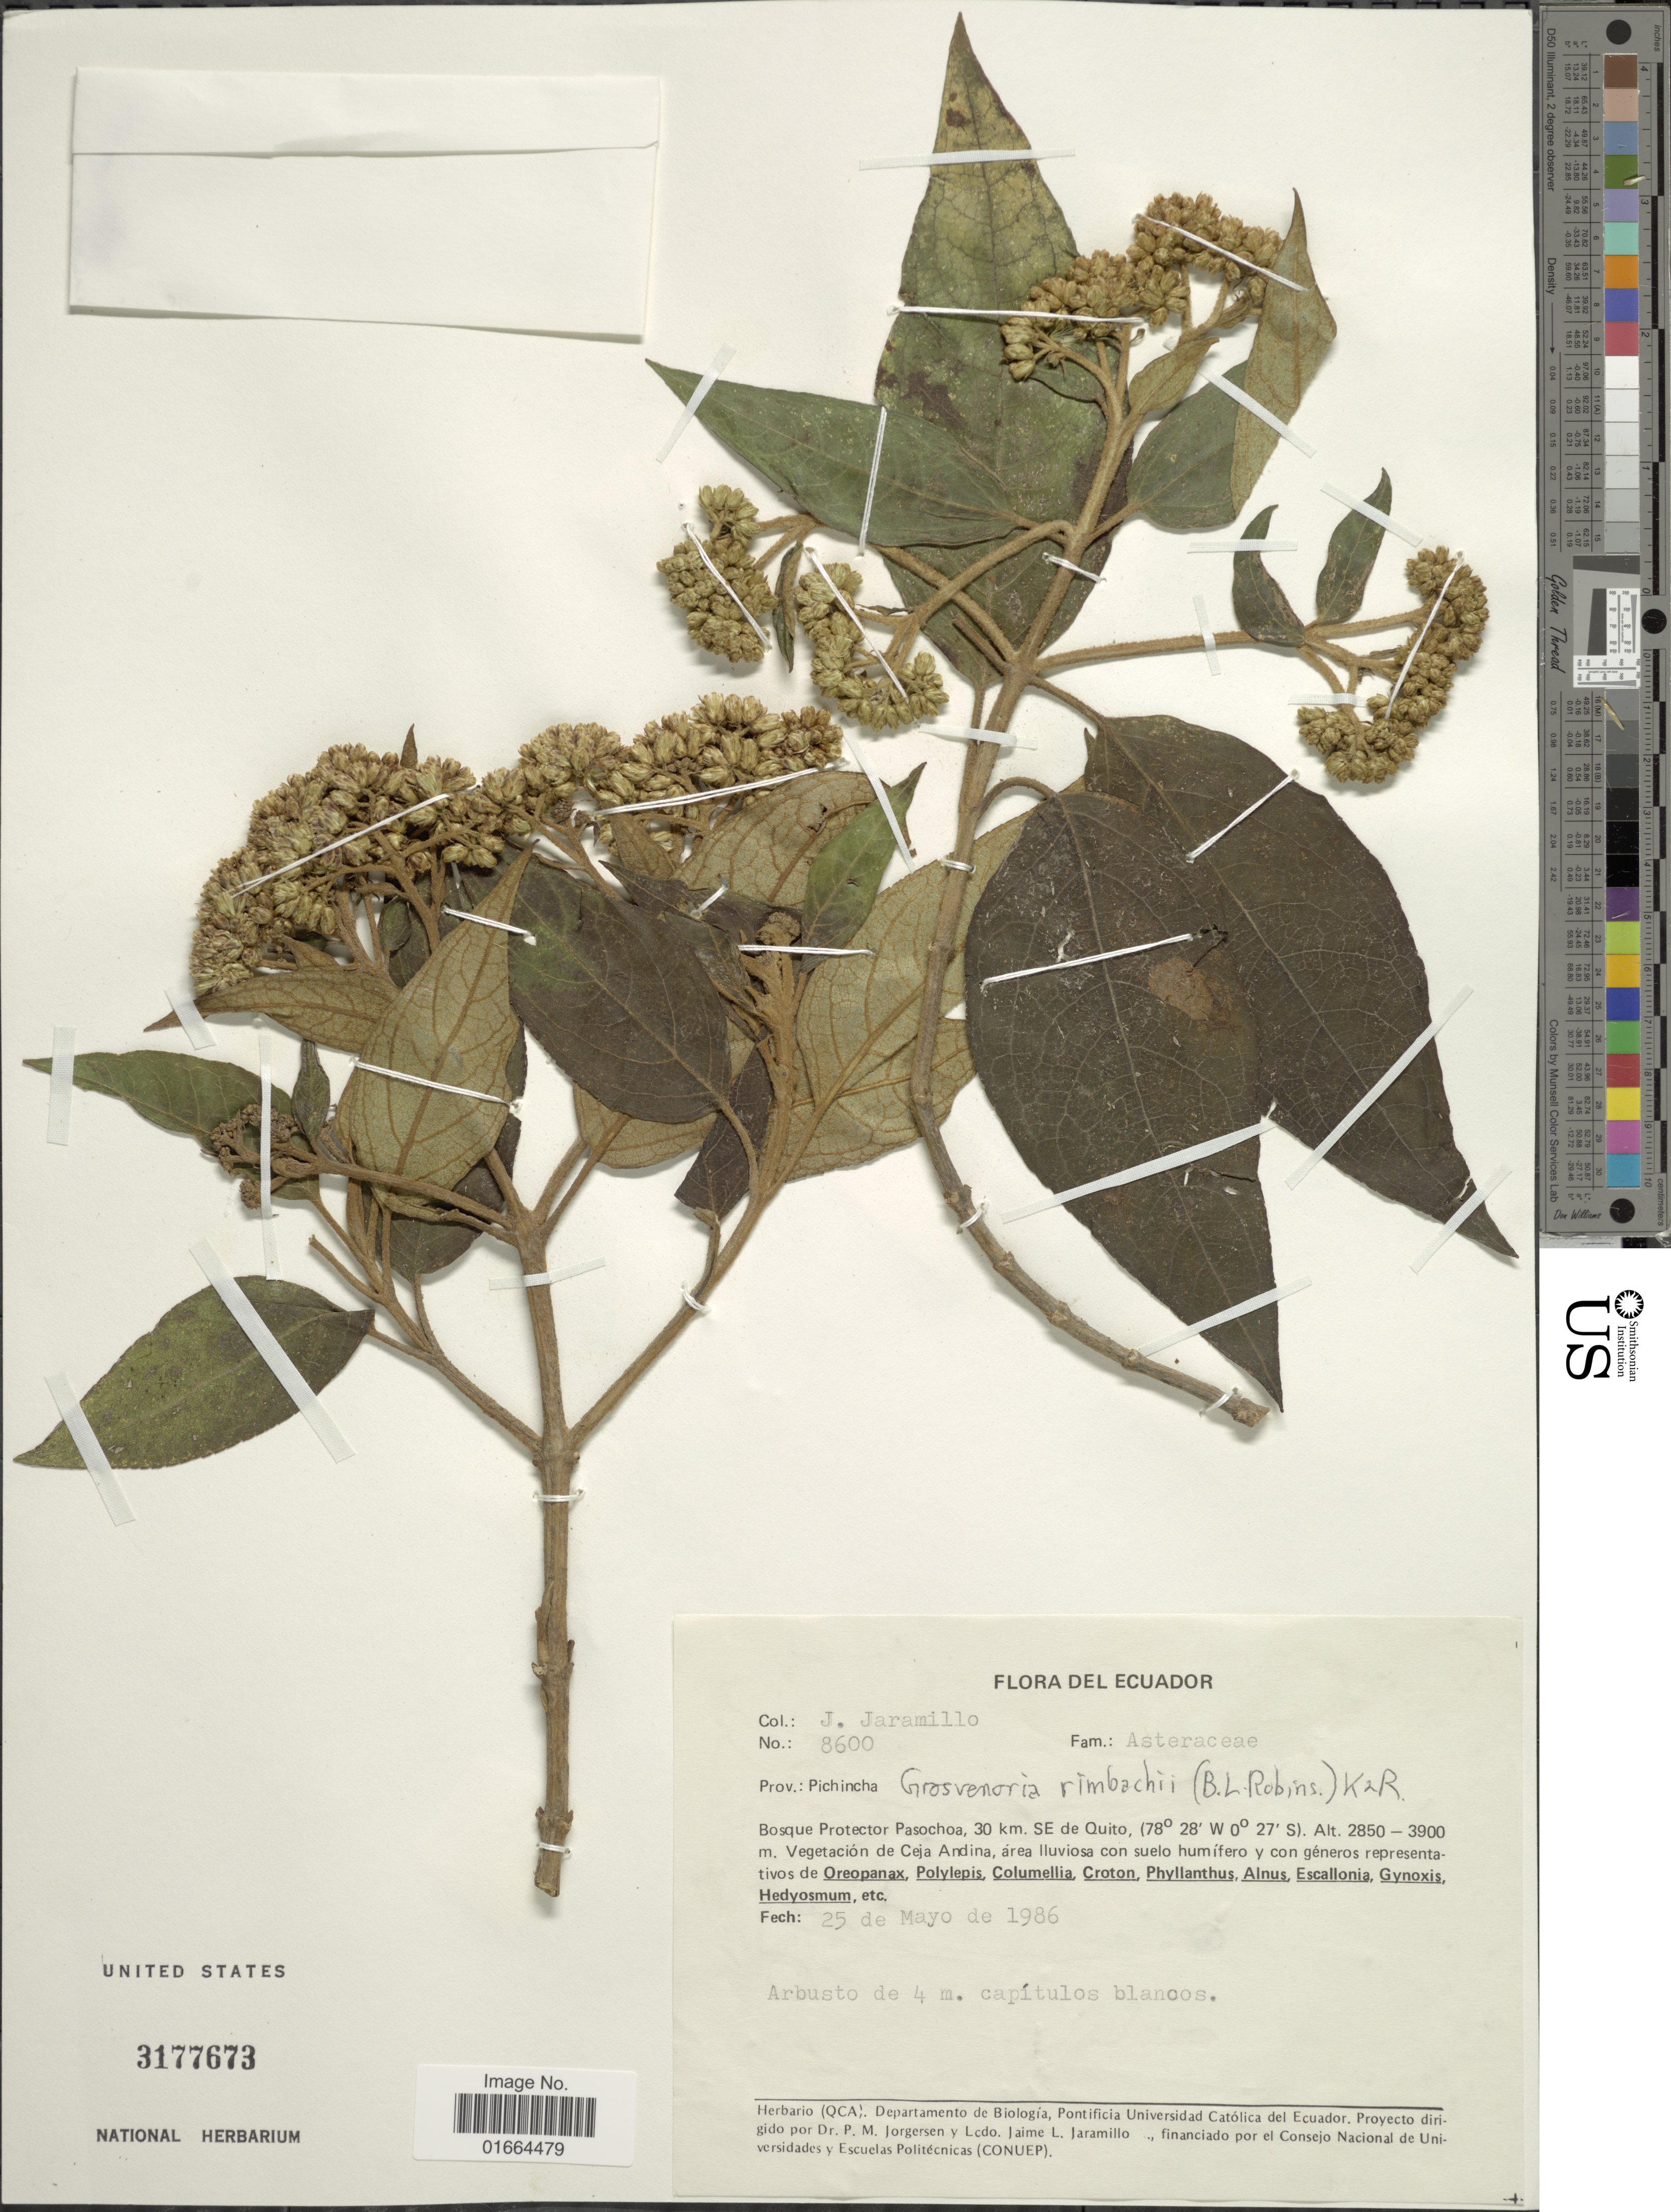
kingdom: Plantae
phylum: Tracheophyta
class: Magnoliopsida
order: Asterales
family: Asteraceae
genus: Grosvenoria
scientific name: Grosvenoria rimbachii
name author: (B.L. Rob.) R.M. King & H. Rob.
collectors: J. Jaramillo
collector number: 8600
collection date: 1986-05-25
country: Ecuador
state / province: Pichincha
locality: Prov.: Pichincha, Bosque Protector Pasochoa, 30 km. SE de Quito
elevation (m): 2850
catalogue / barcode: US 3177673